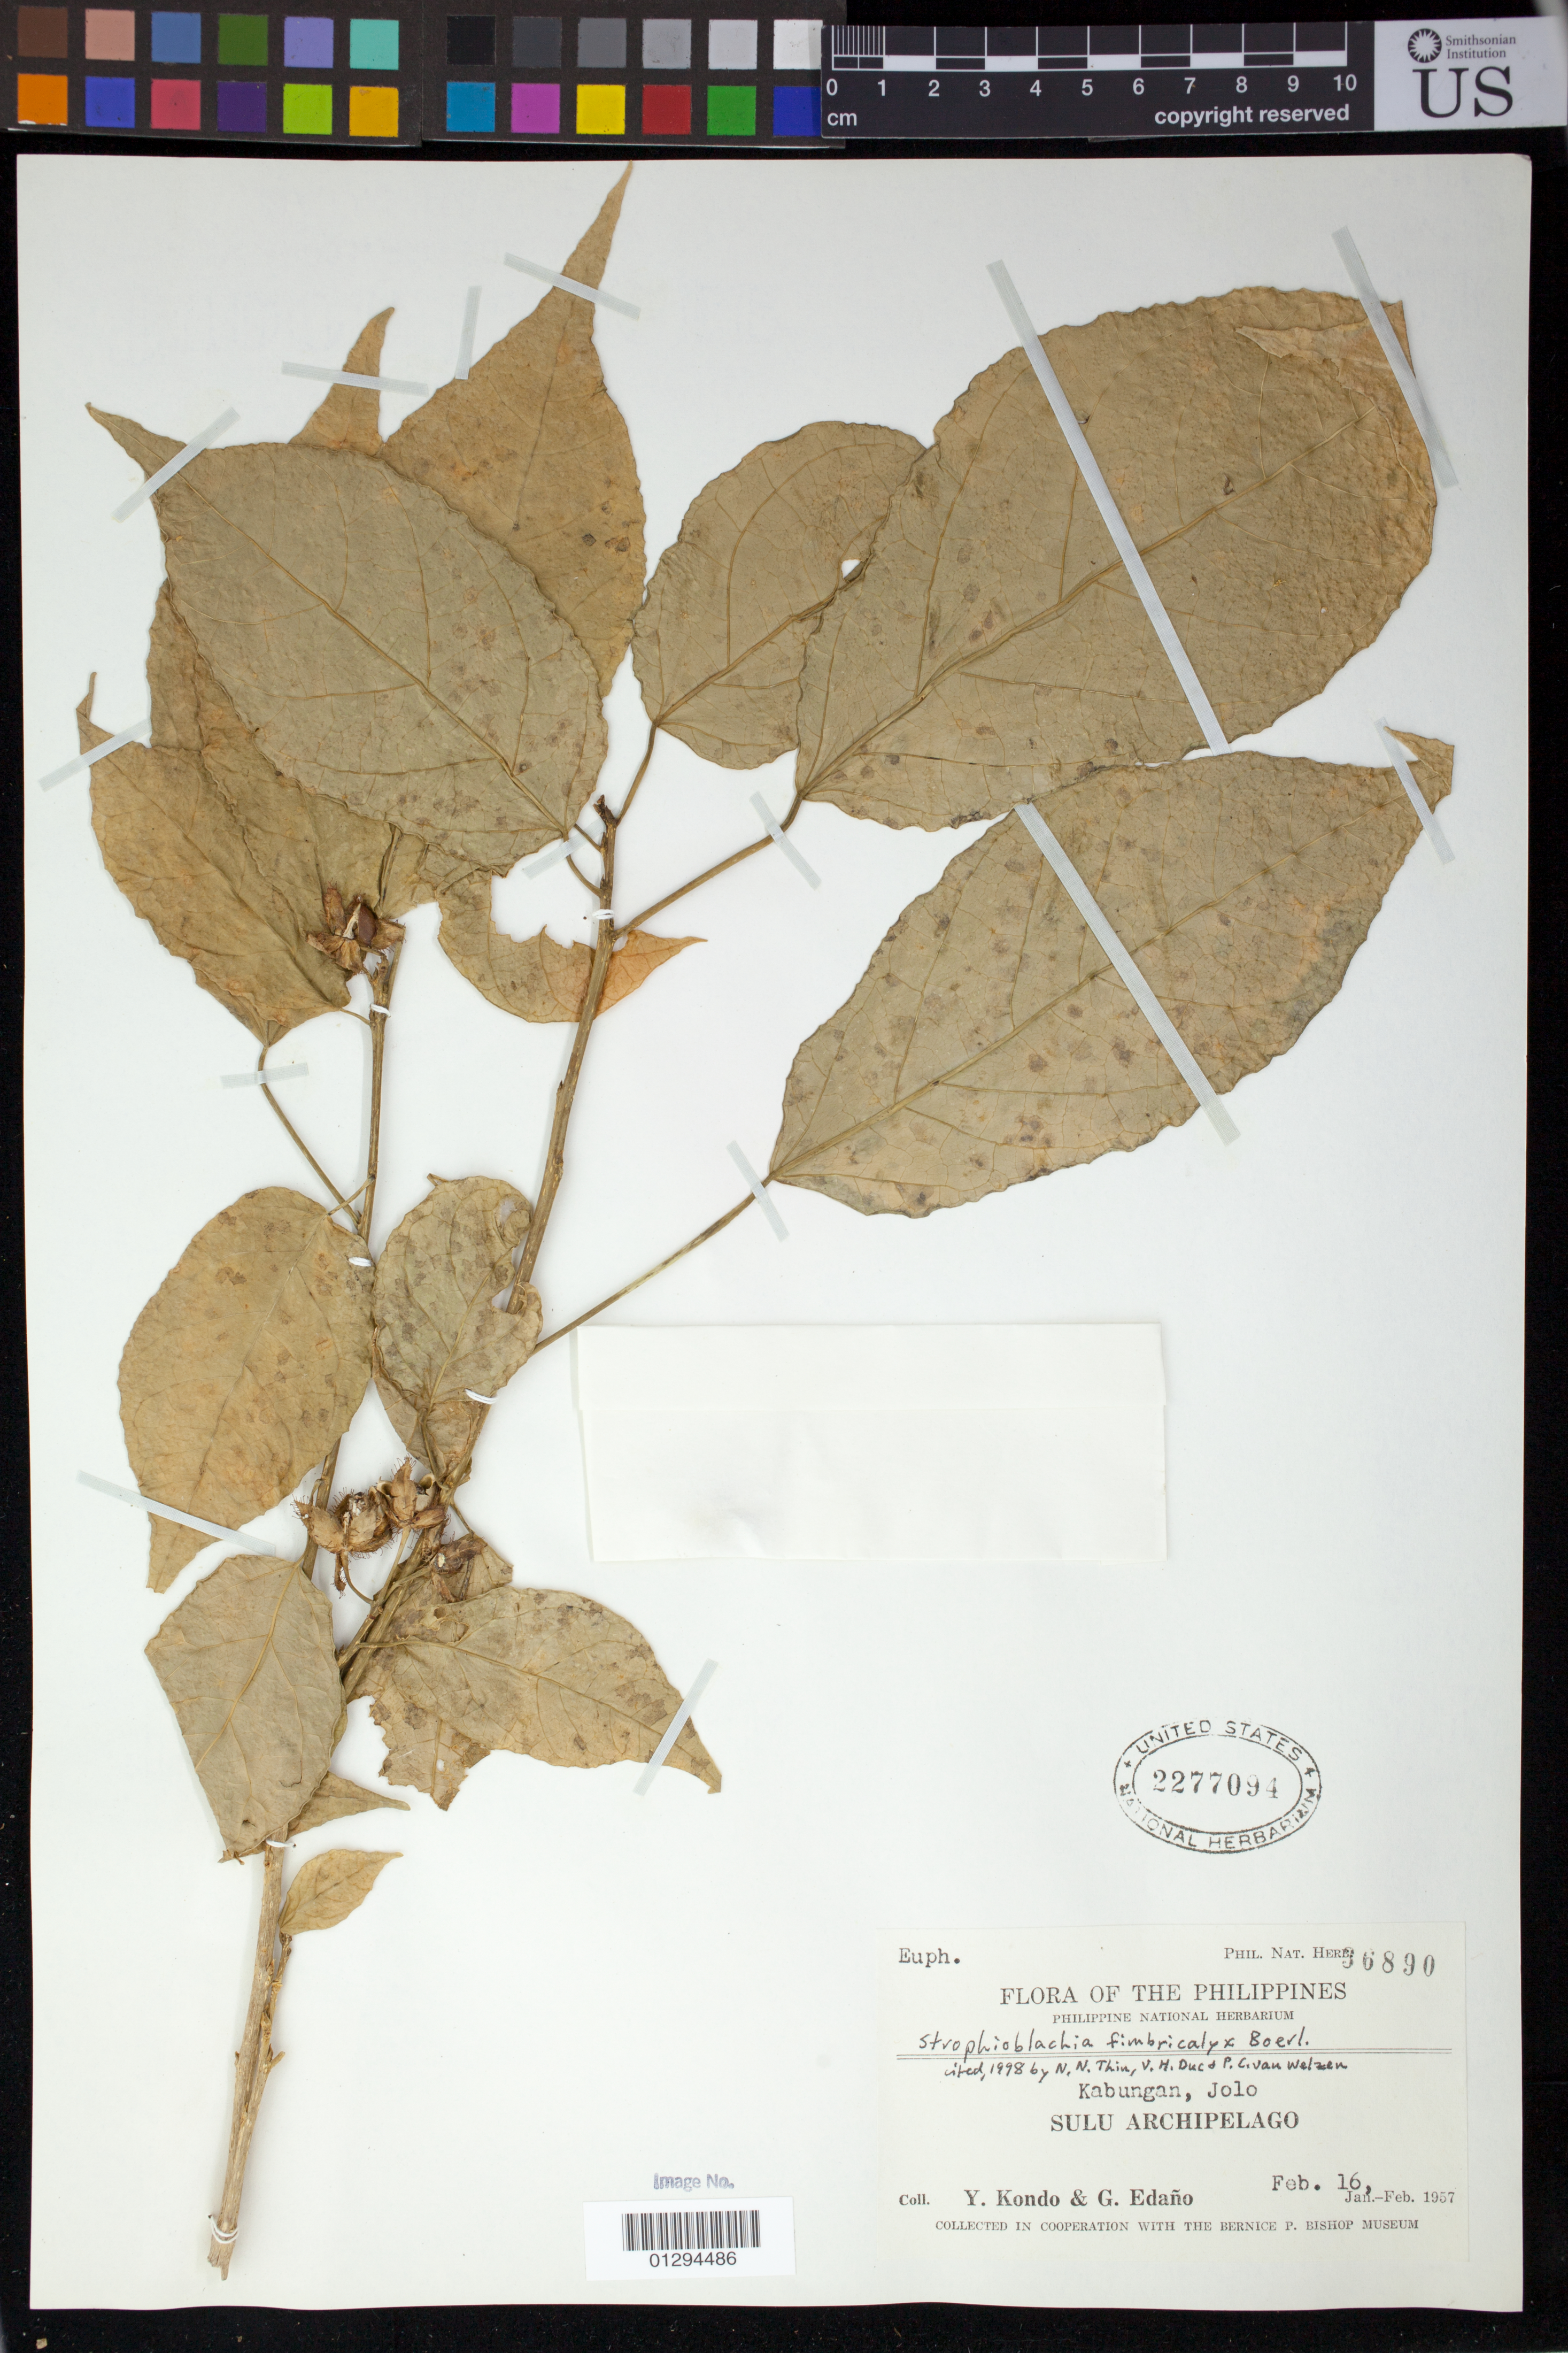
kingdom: Plantae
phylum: Tracheophyta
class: Magnoliopsida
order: Malpighiales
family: Euphorbiaceae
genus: Strophioblachia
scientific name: Strophioblachia fimbricalyx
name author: Boerl.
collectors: Y. Kondo & G. E. Edaño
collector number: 36890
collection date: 1957-02-16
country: Philippines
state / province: Muslim Mindanao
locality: Kabungan, Jolo, Sulu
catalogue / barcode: US 2277094